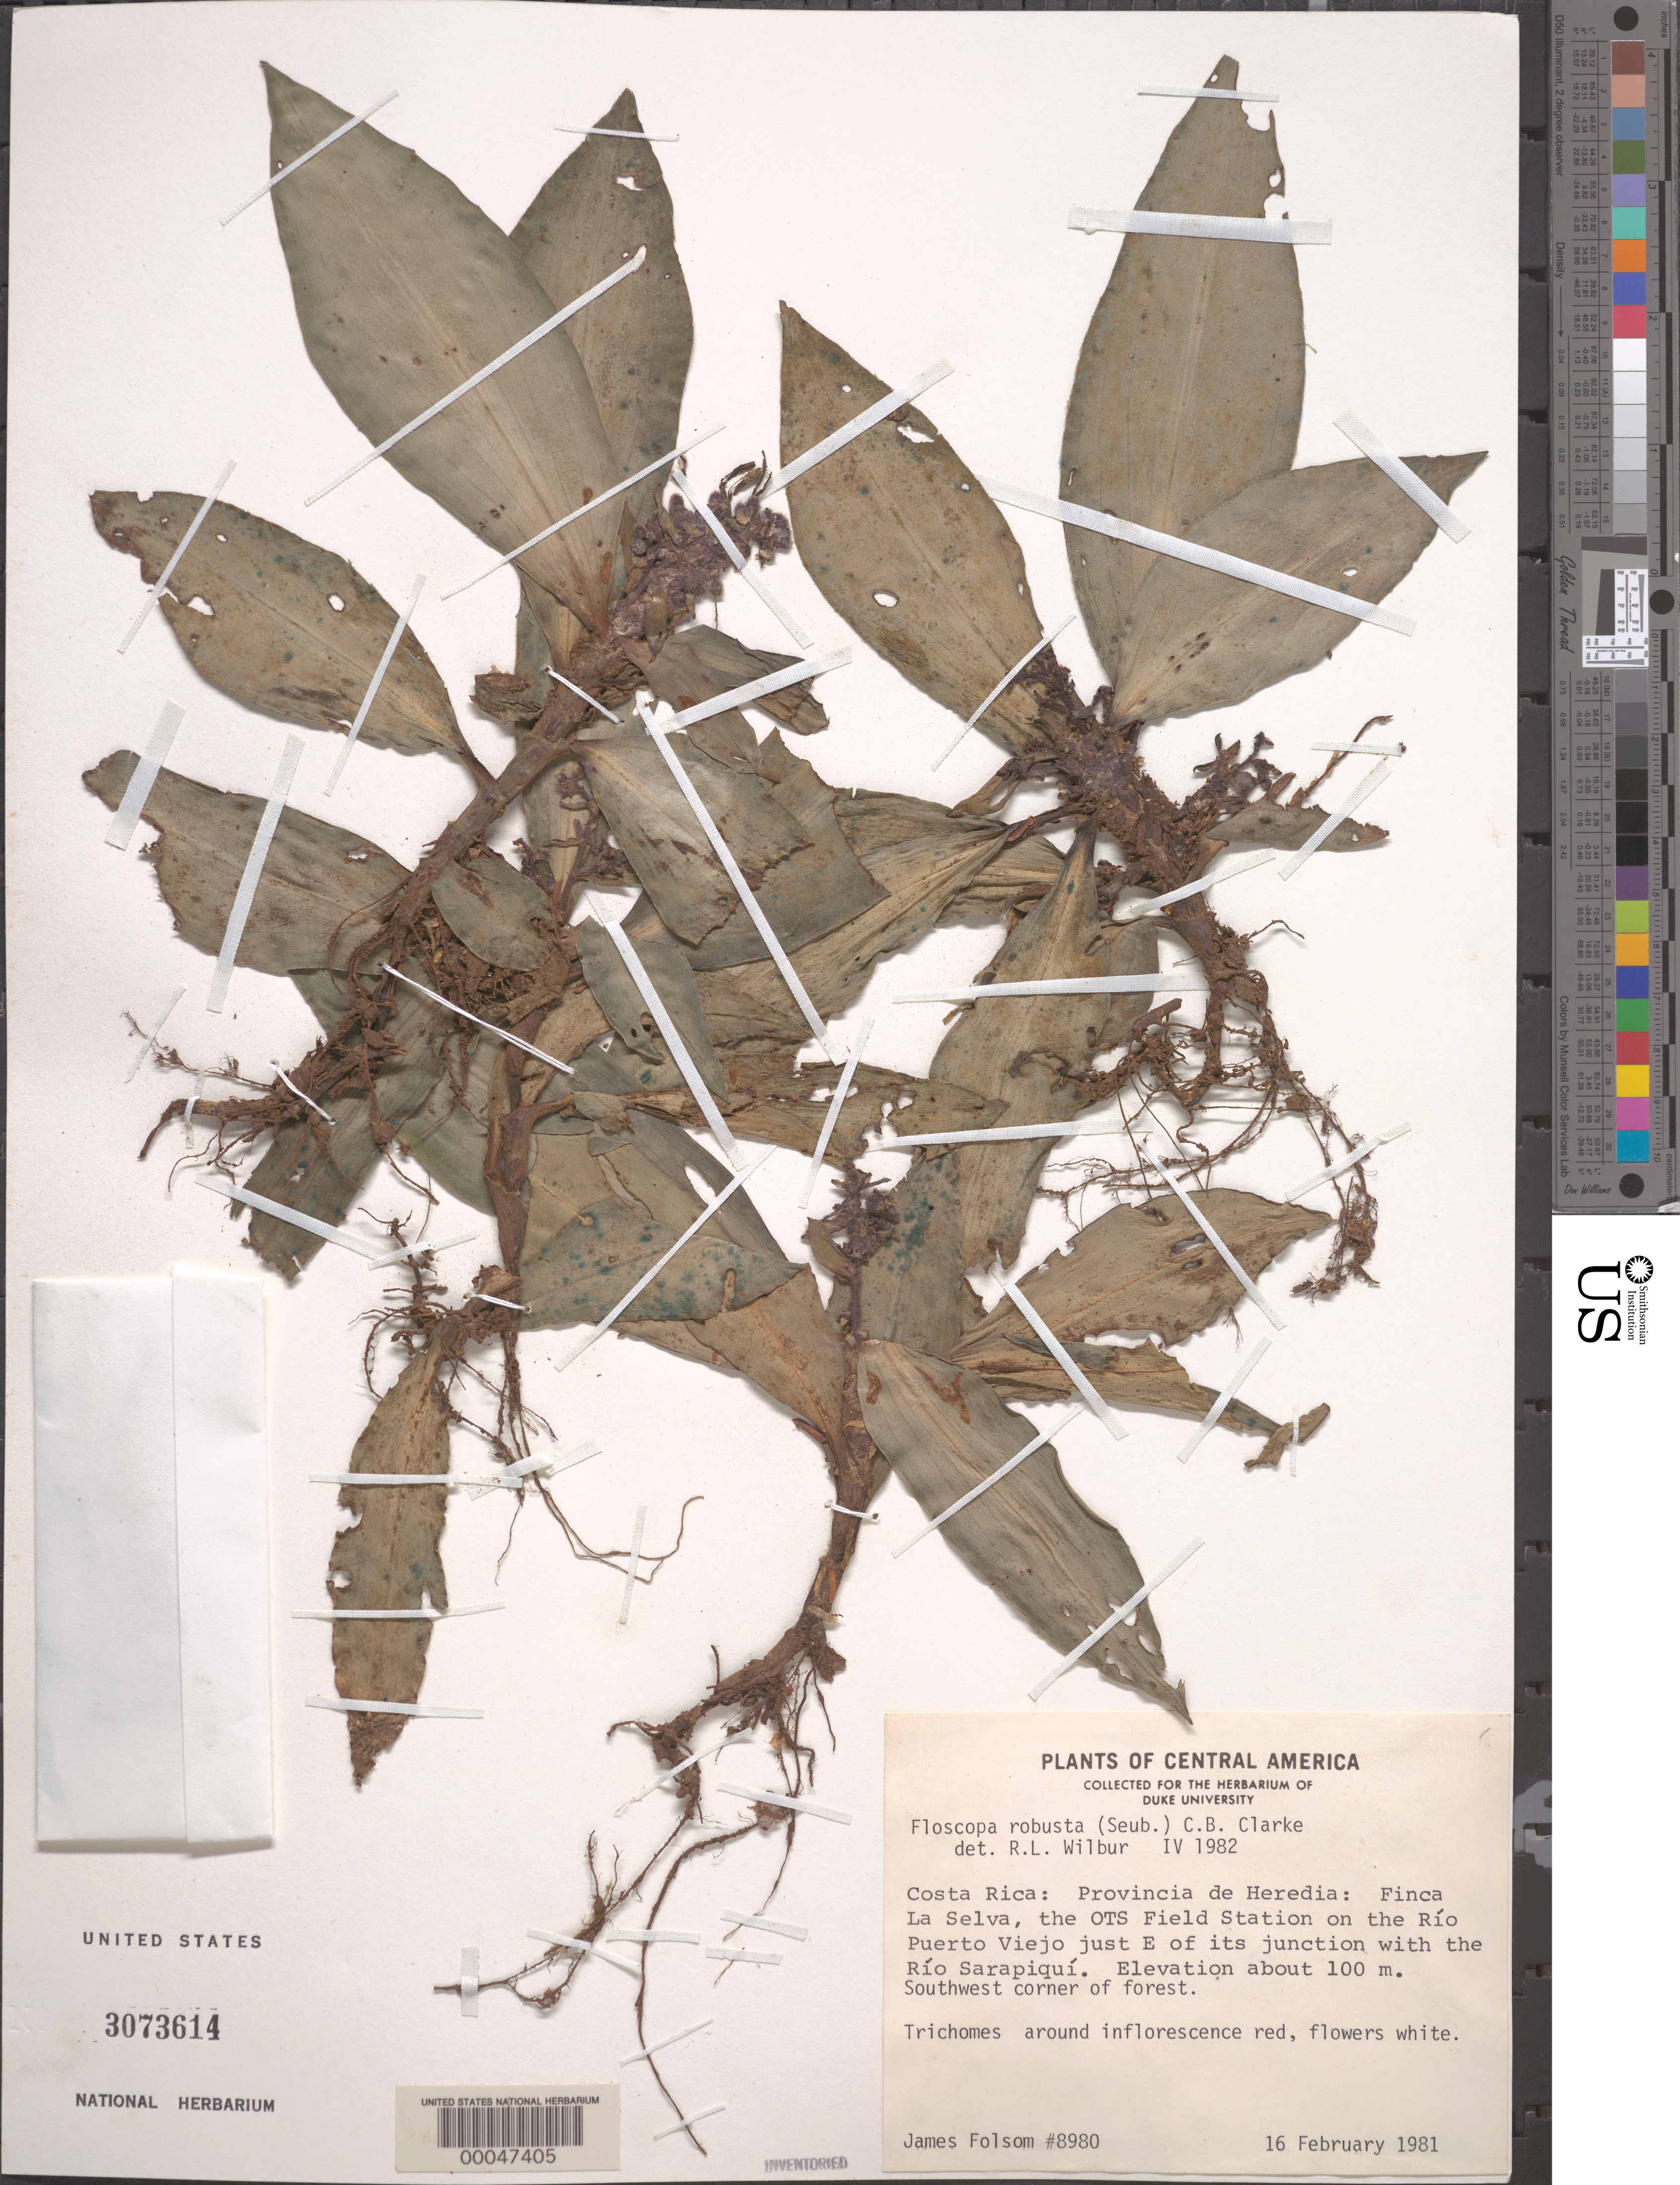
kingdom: Plantae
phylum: Tracheophyta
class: Liliopsida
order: Commelinales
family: Commelinaceae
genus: Floscopa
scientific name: Floscopa robusta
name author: (Seub.) C.B. Clarke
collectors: J. P. Folsom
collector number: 8980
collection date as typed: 16 Feb 1981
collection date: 1981-02-16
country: Costa Rica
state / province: Heredia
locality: Finca la selva, ots field station on rio puerto viejo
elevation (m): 100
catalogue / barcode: US 3073614